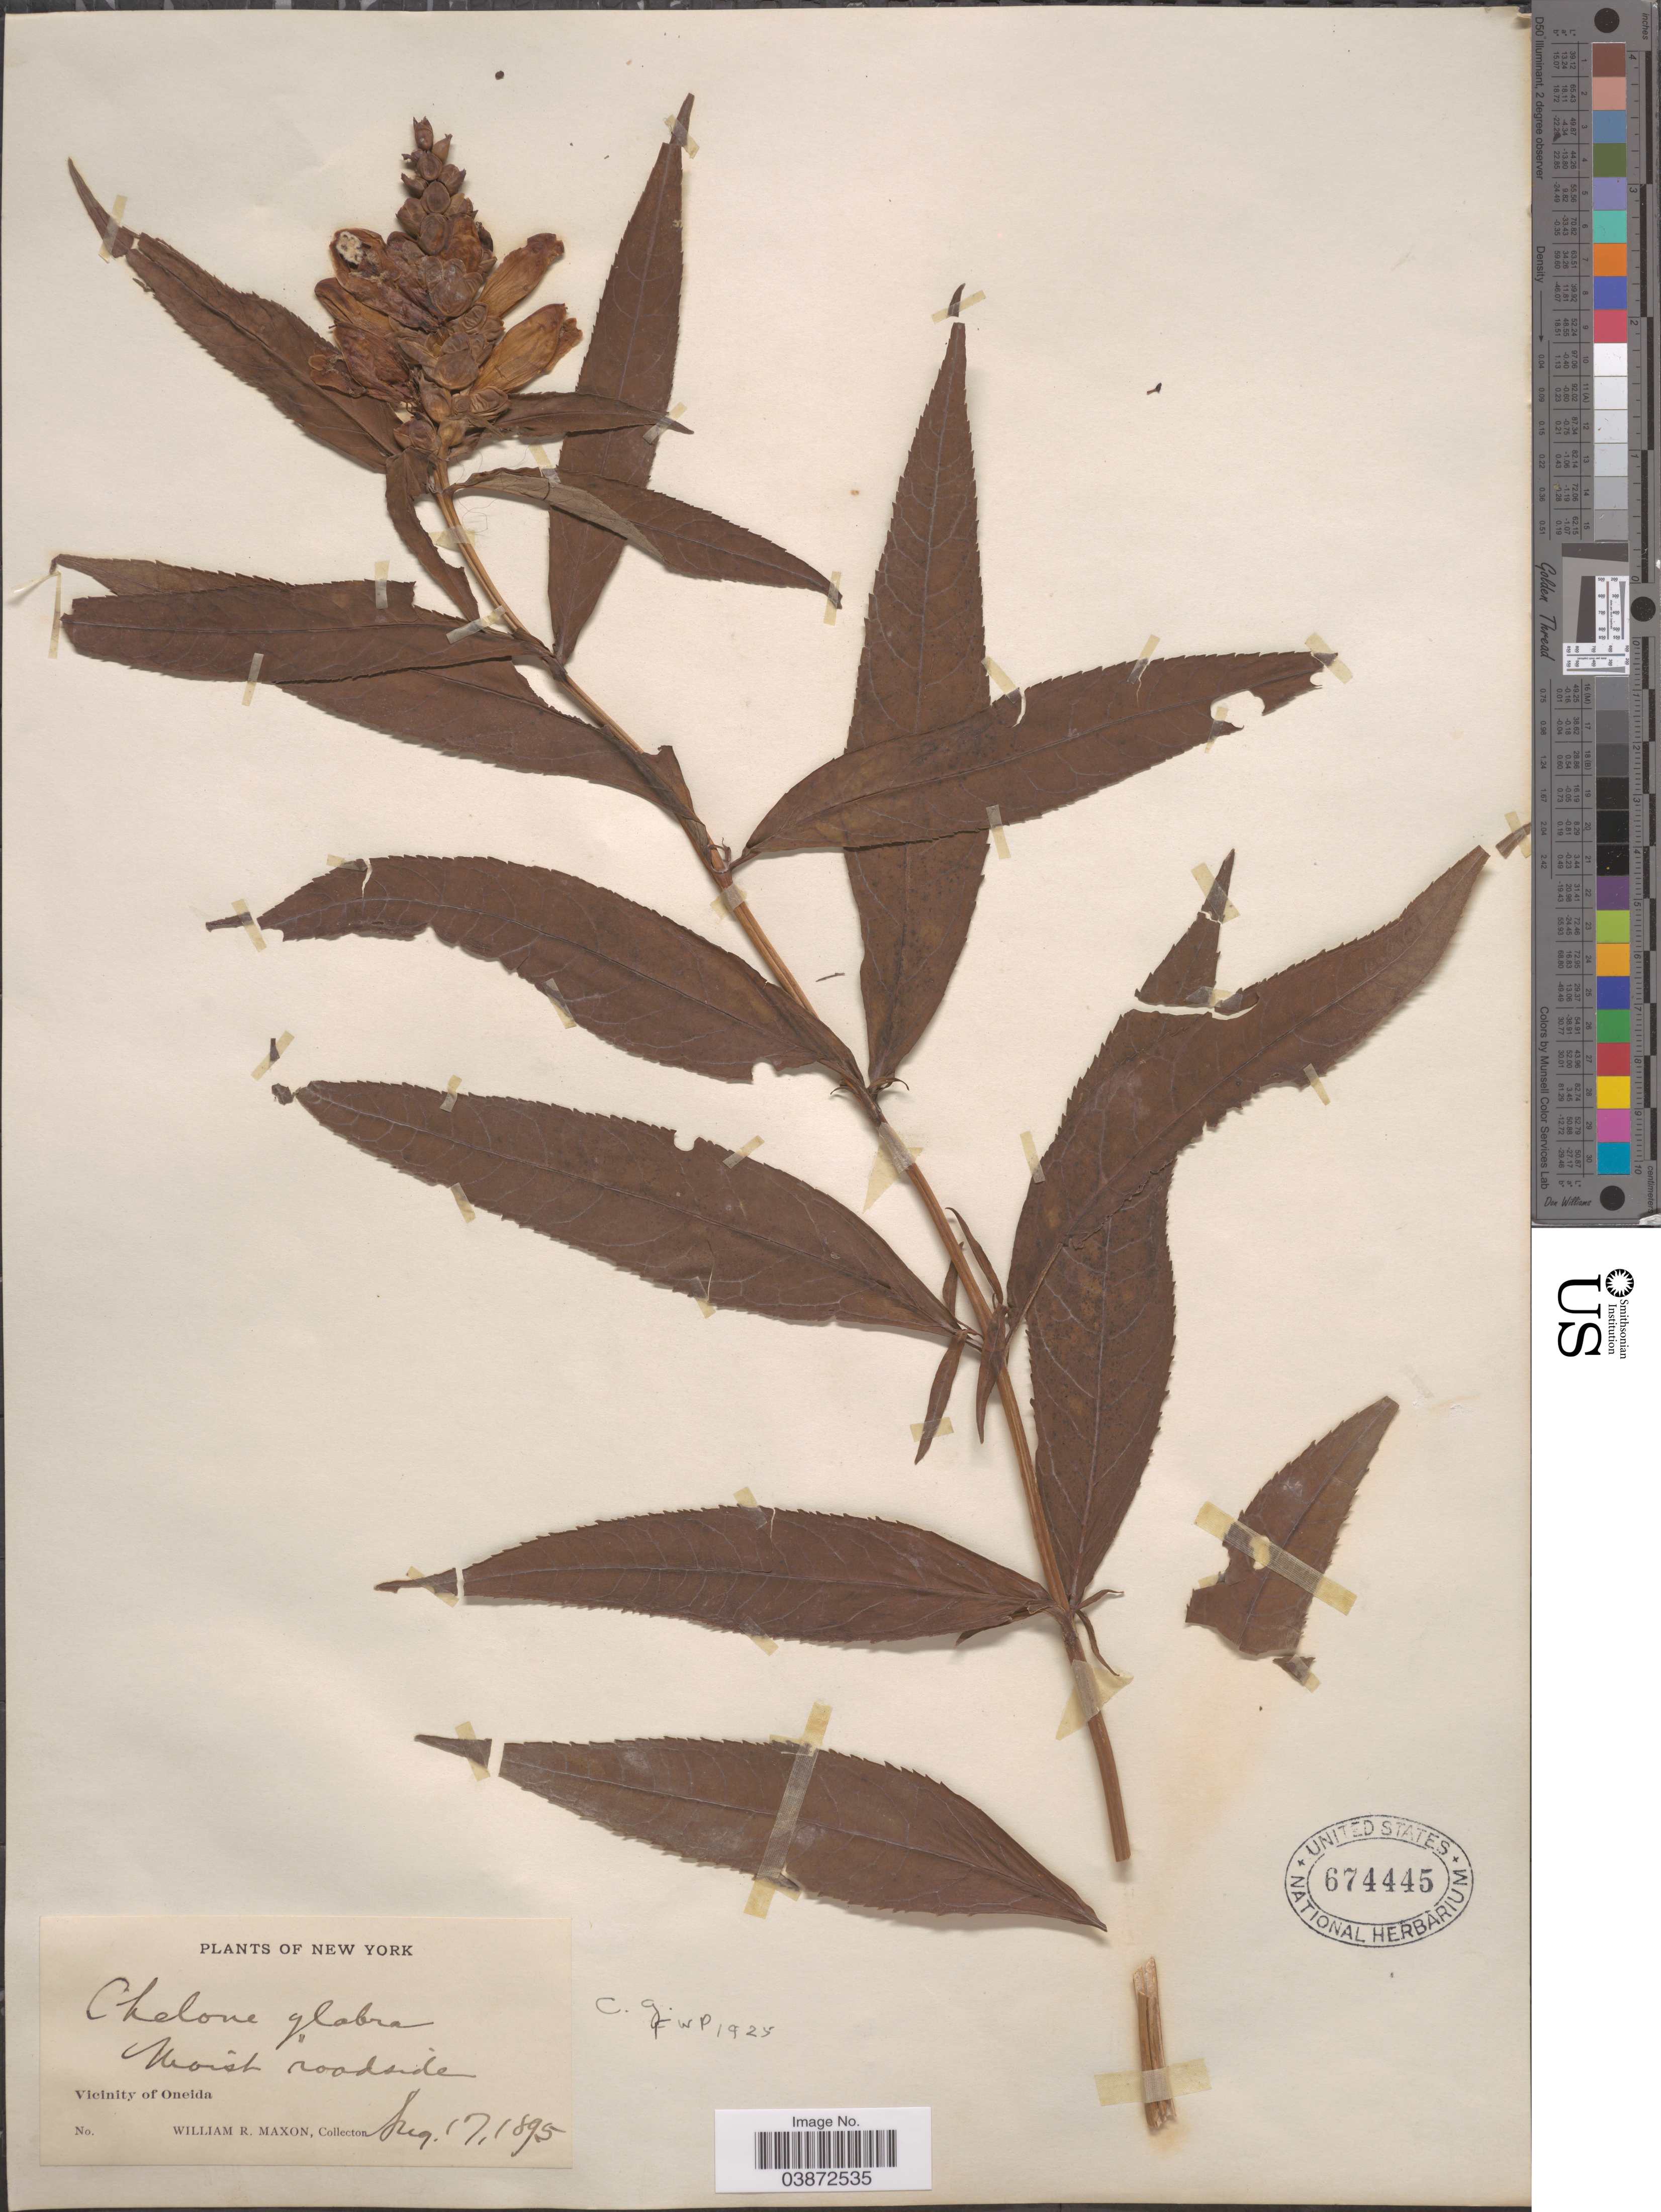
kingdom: Plantae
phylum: Tracheophyta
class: Magnoliopsida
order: Lamiales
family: Plantaginaceae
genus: Chelone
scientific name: Chelone glabra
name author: L.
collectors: W. R. Maxon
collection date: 1895-08-17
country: United States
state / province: New York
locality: Vicinity of Oneida.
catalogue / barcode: US 674445